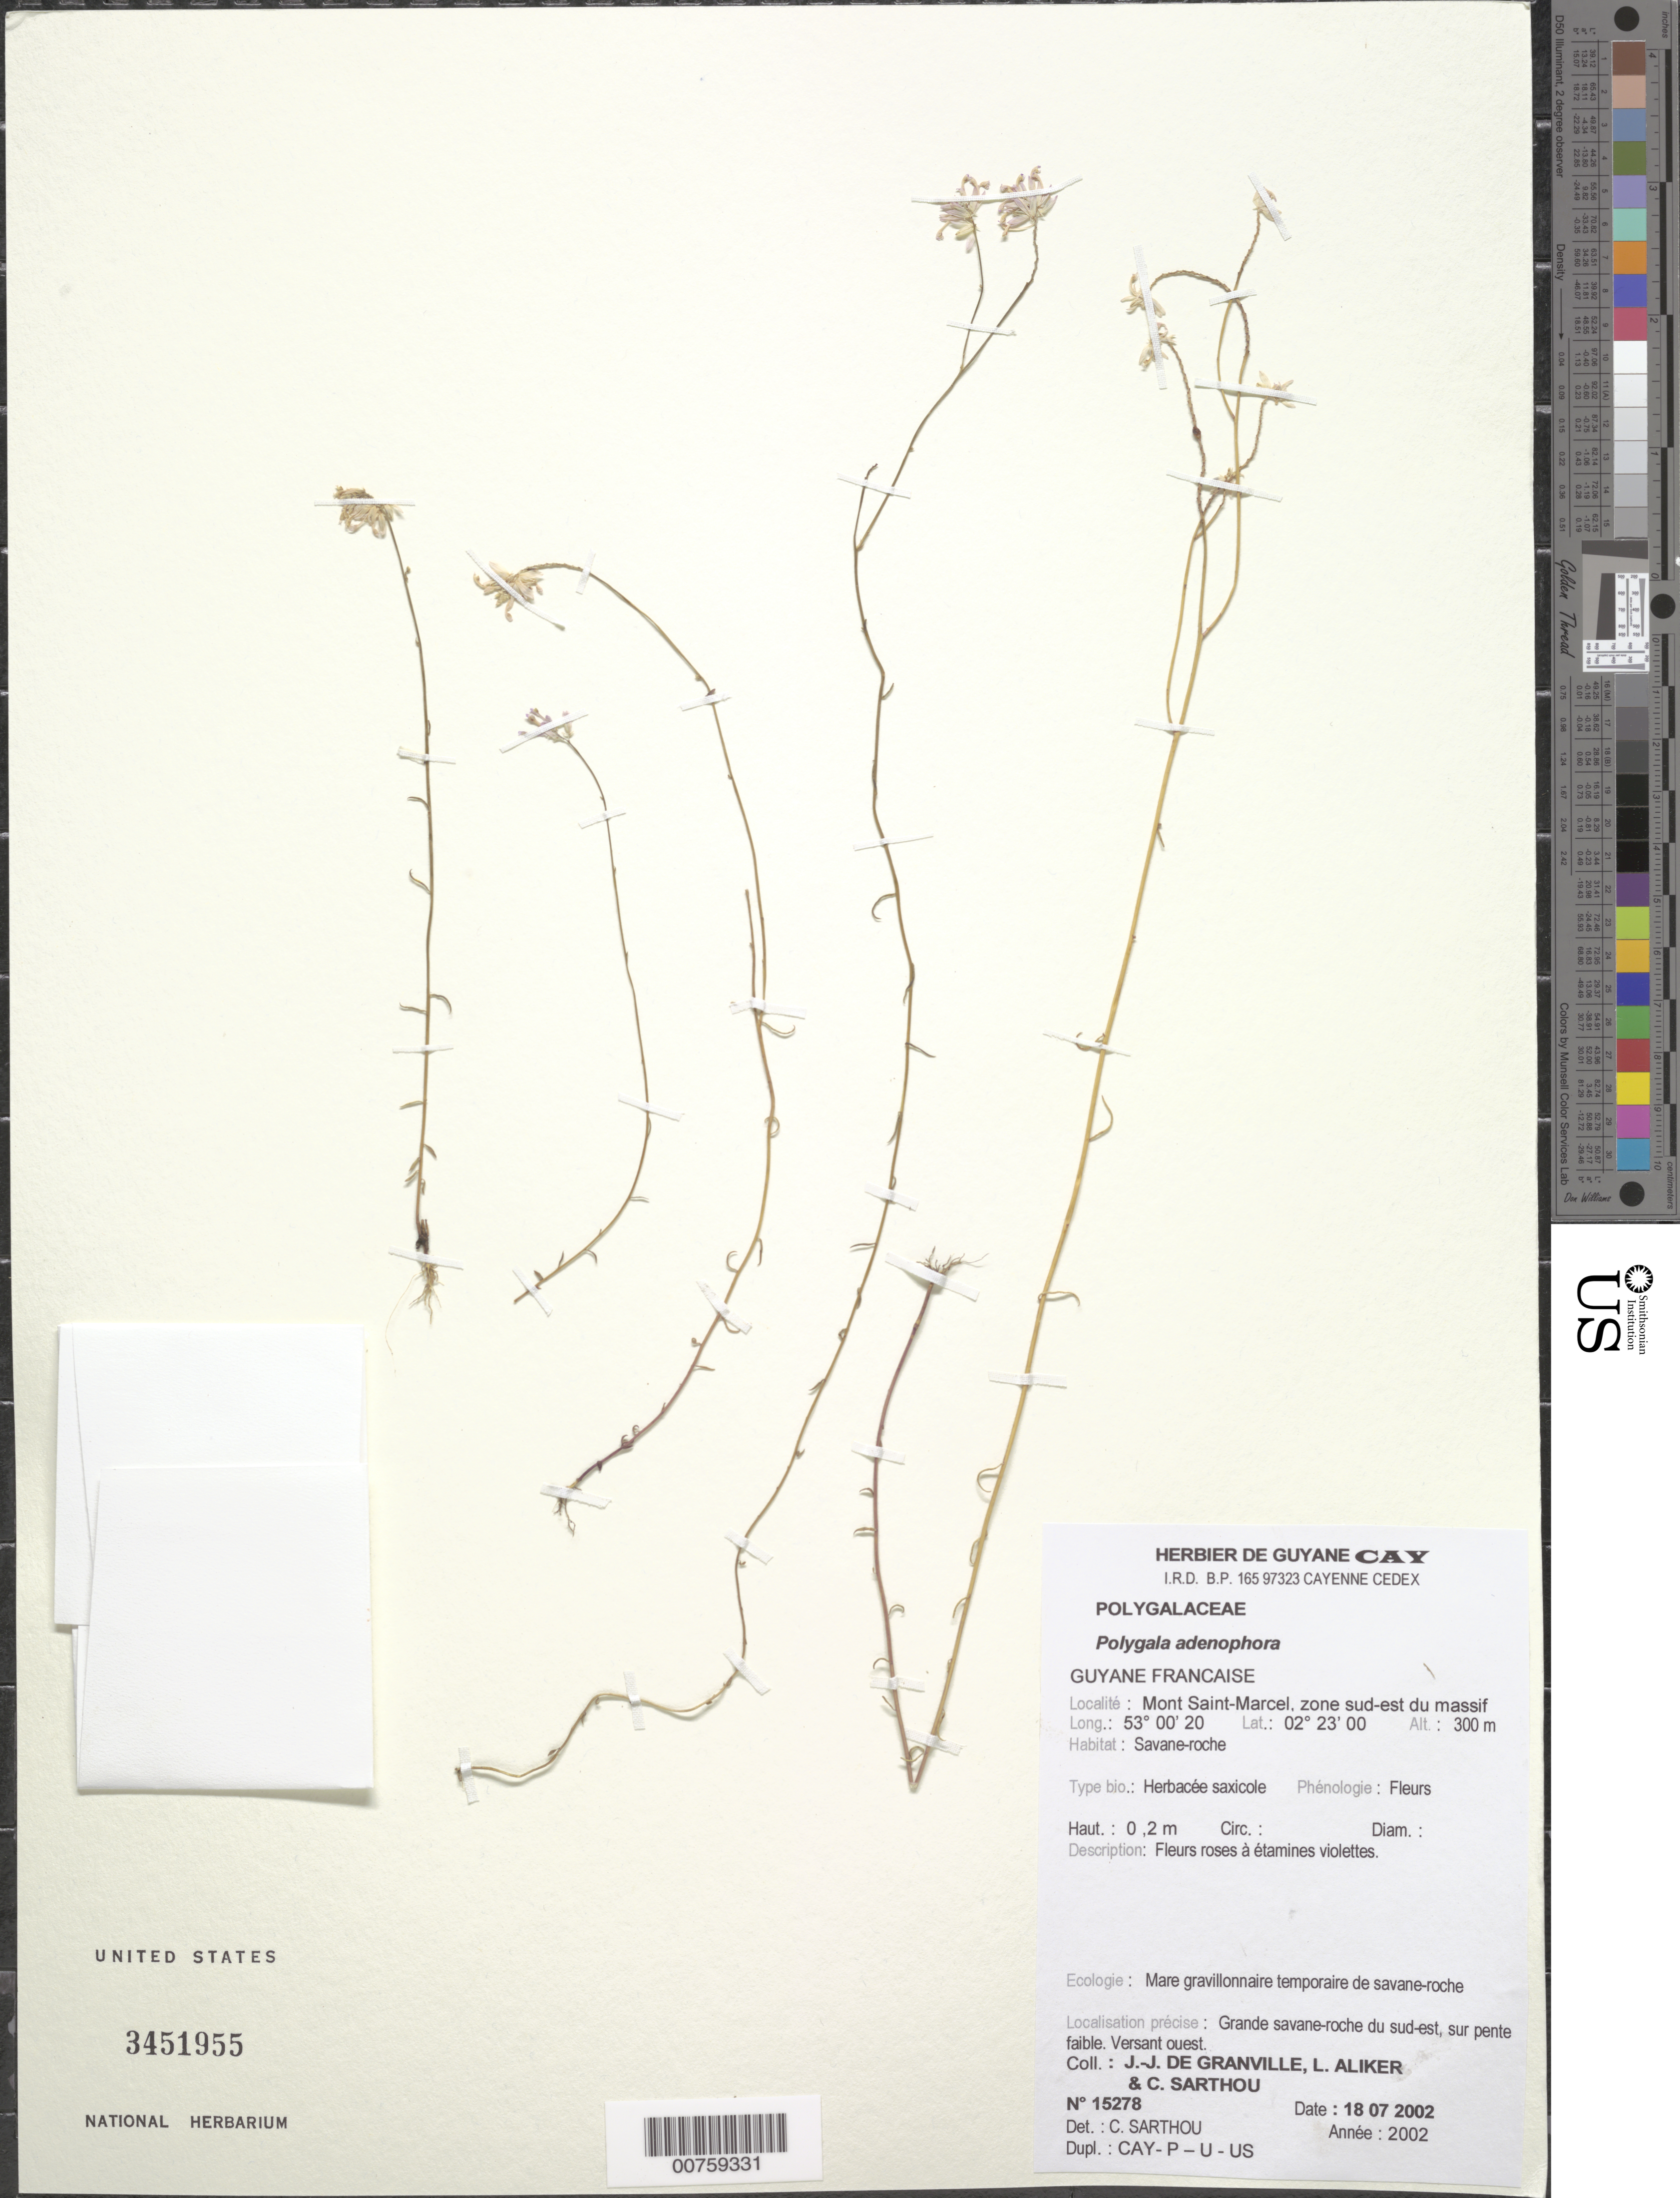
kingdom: Plantae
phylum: Tracheophyta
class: Magnoliopsida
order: Fabales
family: Polygalaceae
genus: Polygala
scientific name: Polygala adenophora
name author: DC.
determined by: Sarthou, C.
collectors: J.-J. de Granville, L. Aliker & C. Sarthou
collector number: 15278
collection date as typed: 18-Jul-02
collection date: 2002-07-18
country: French Guiana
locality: Mont Saint-Marcel, zone Sud-Est du massif, Bassin de l'Yaloupi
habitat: Savane roche; mare gravillonnaire temporaire de savane roche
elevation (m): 300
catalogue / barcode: US 3451955